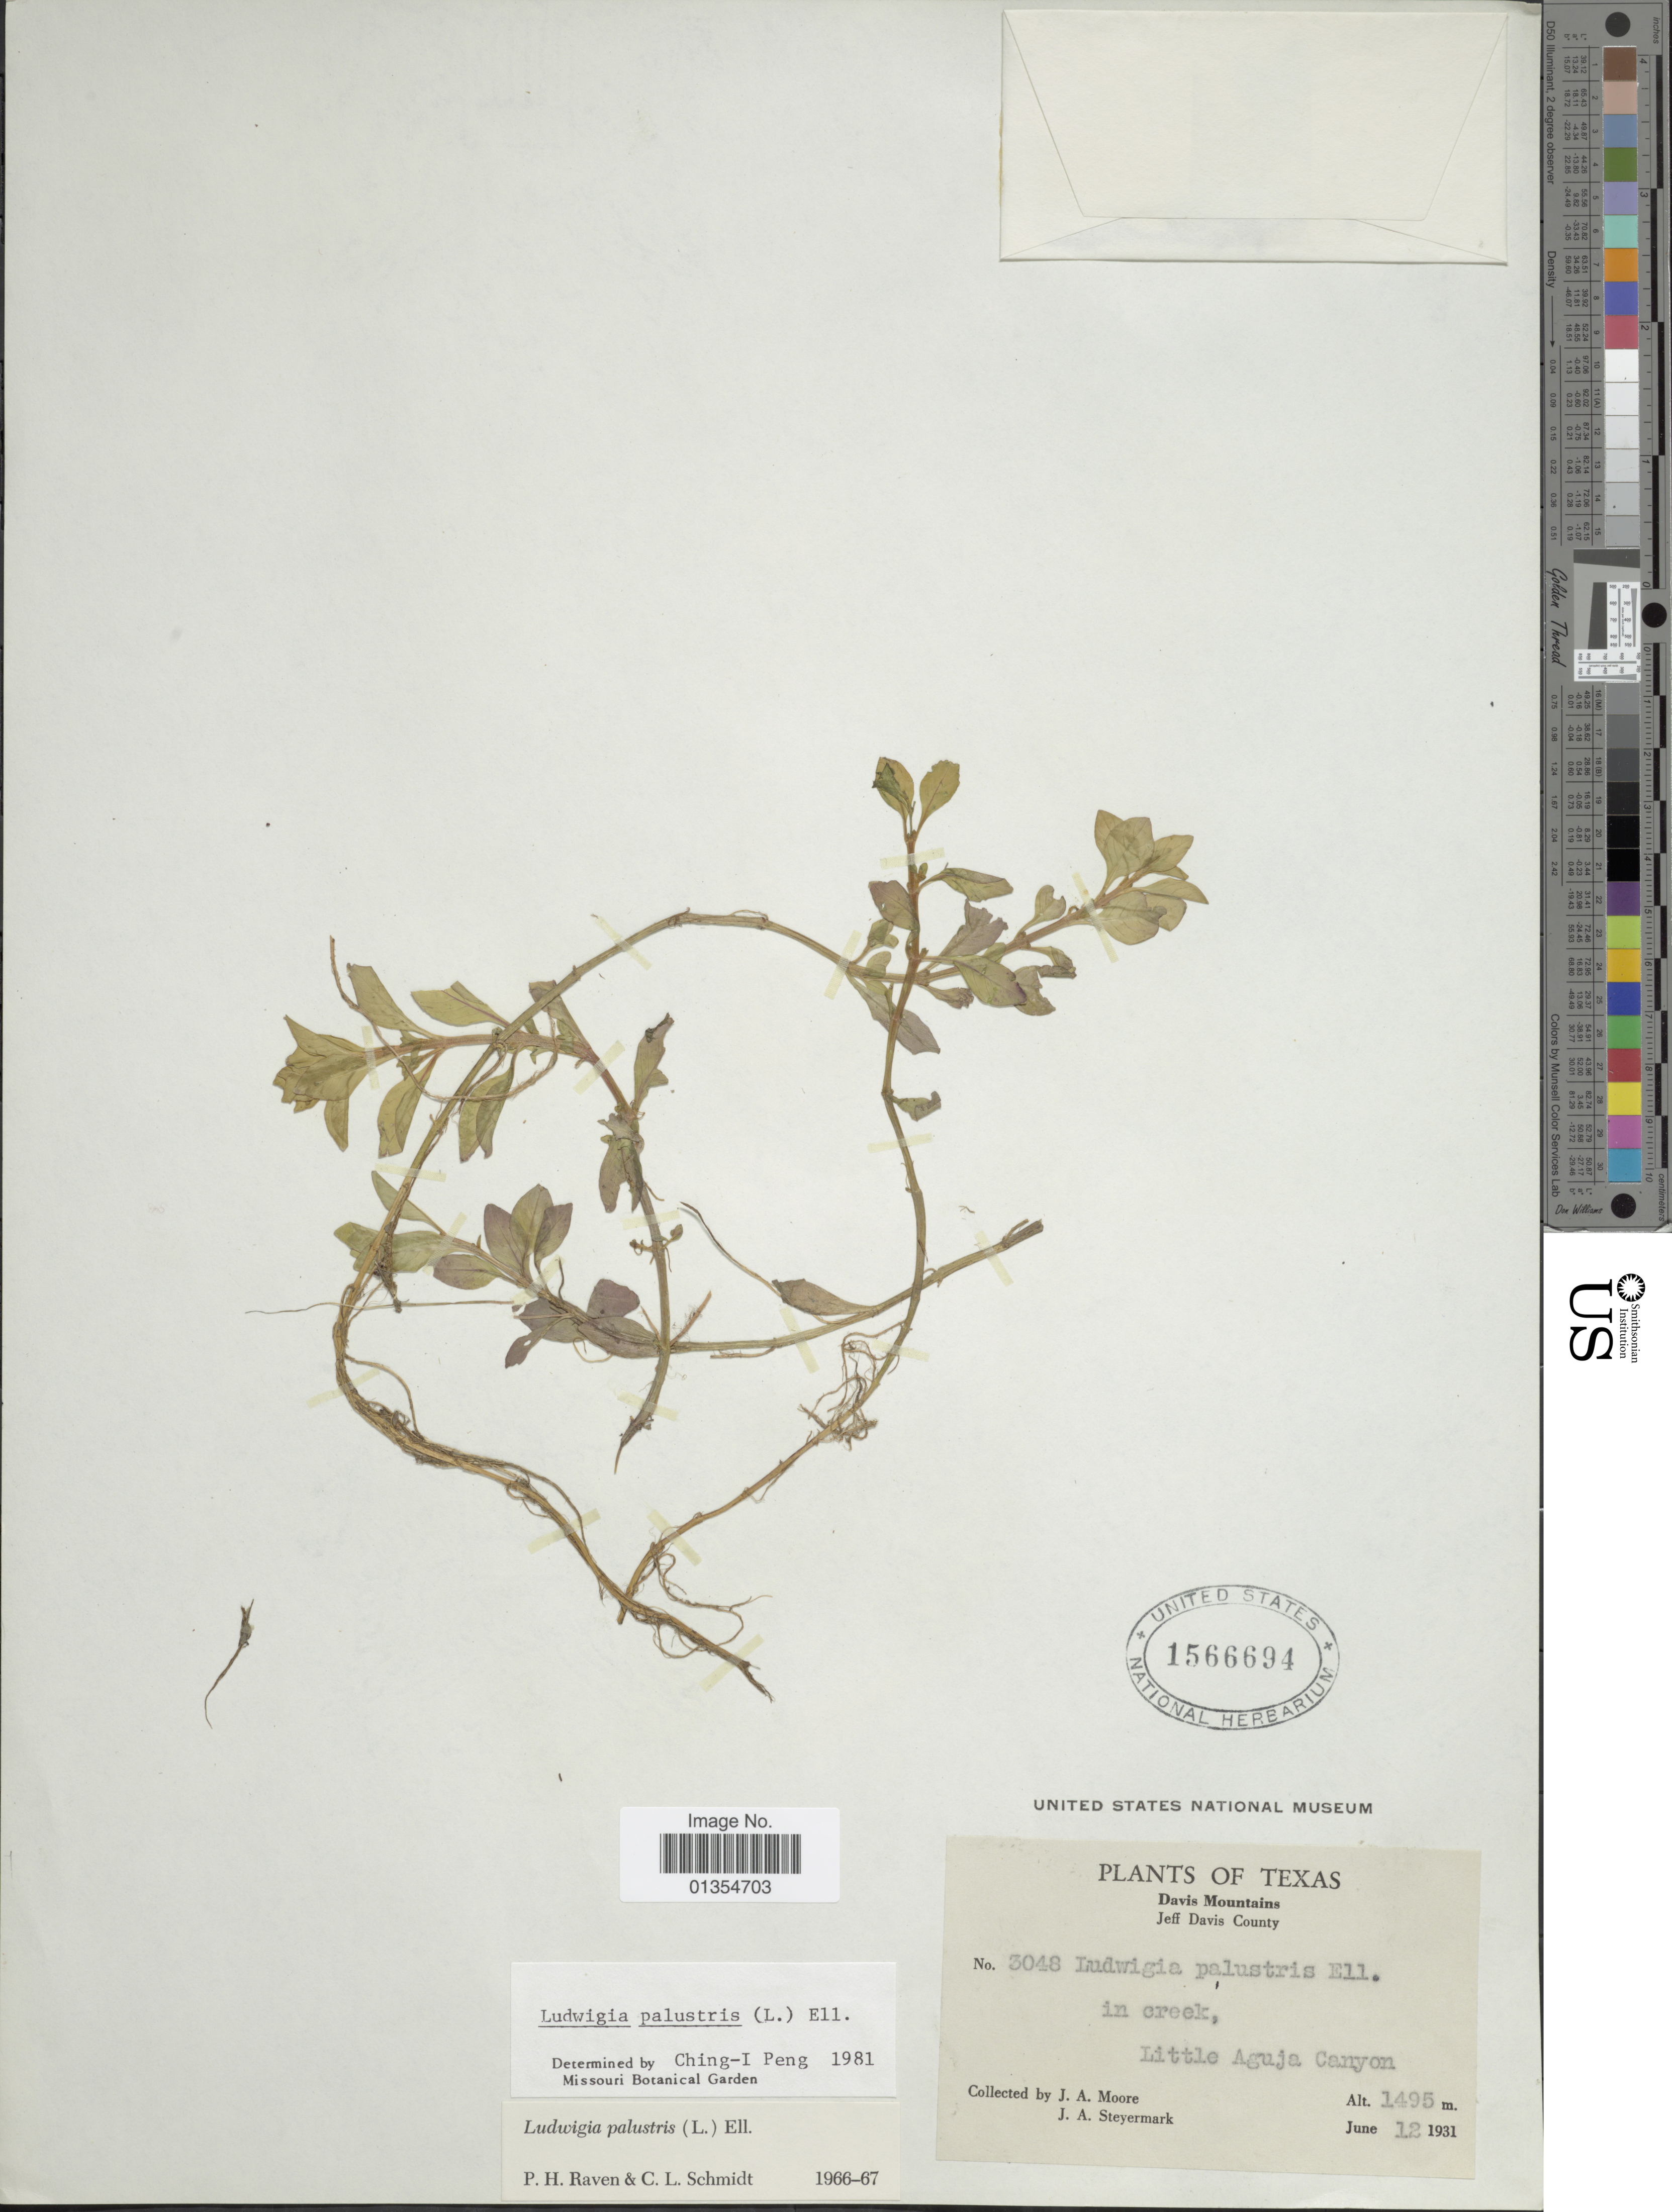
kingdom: Plantae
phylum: Tracheophyta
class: Magnoliopsida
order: Myrtales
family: Onagraceae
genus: Ludwigia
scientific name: Ludwigia palustris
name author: (L.) Elliott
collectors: J. A. Moore & J. Steyermark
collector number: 3048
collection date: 1931-06-12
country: United States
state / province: Texas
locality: Davis Mountains, Jeff Davis County, Little Aguya Canyon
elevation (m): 1495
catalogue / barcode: US 1566694